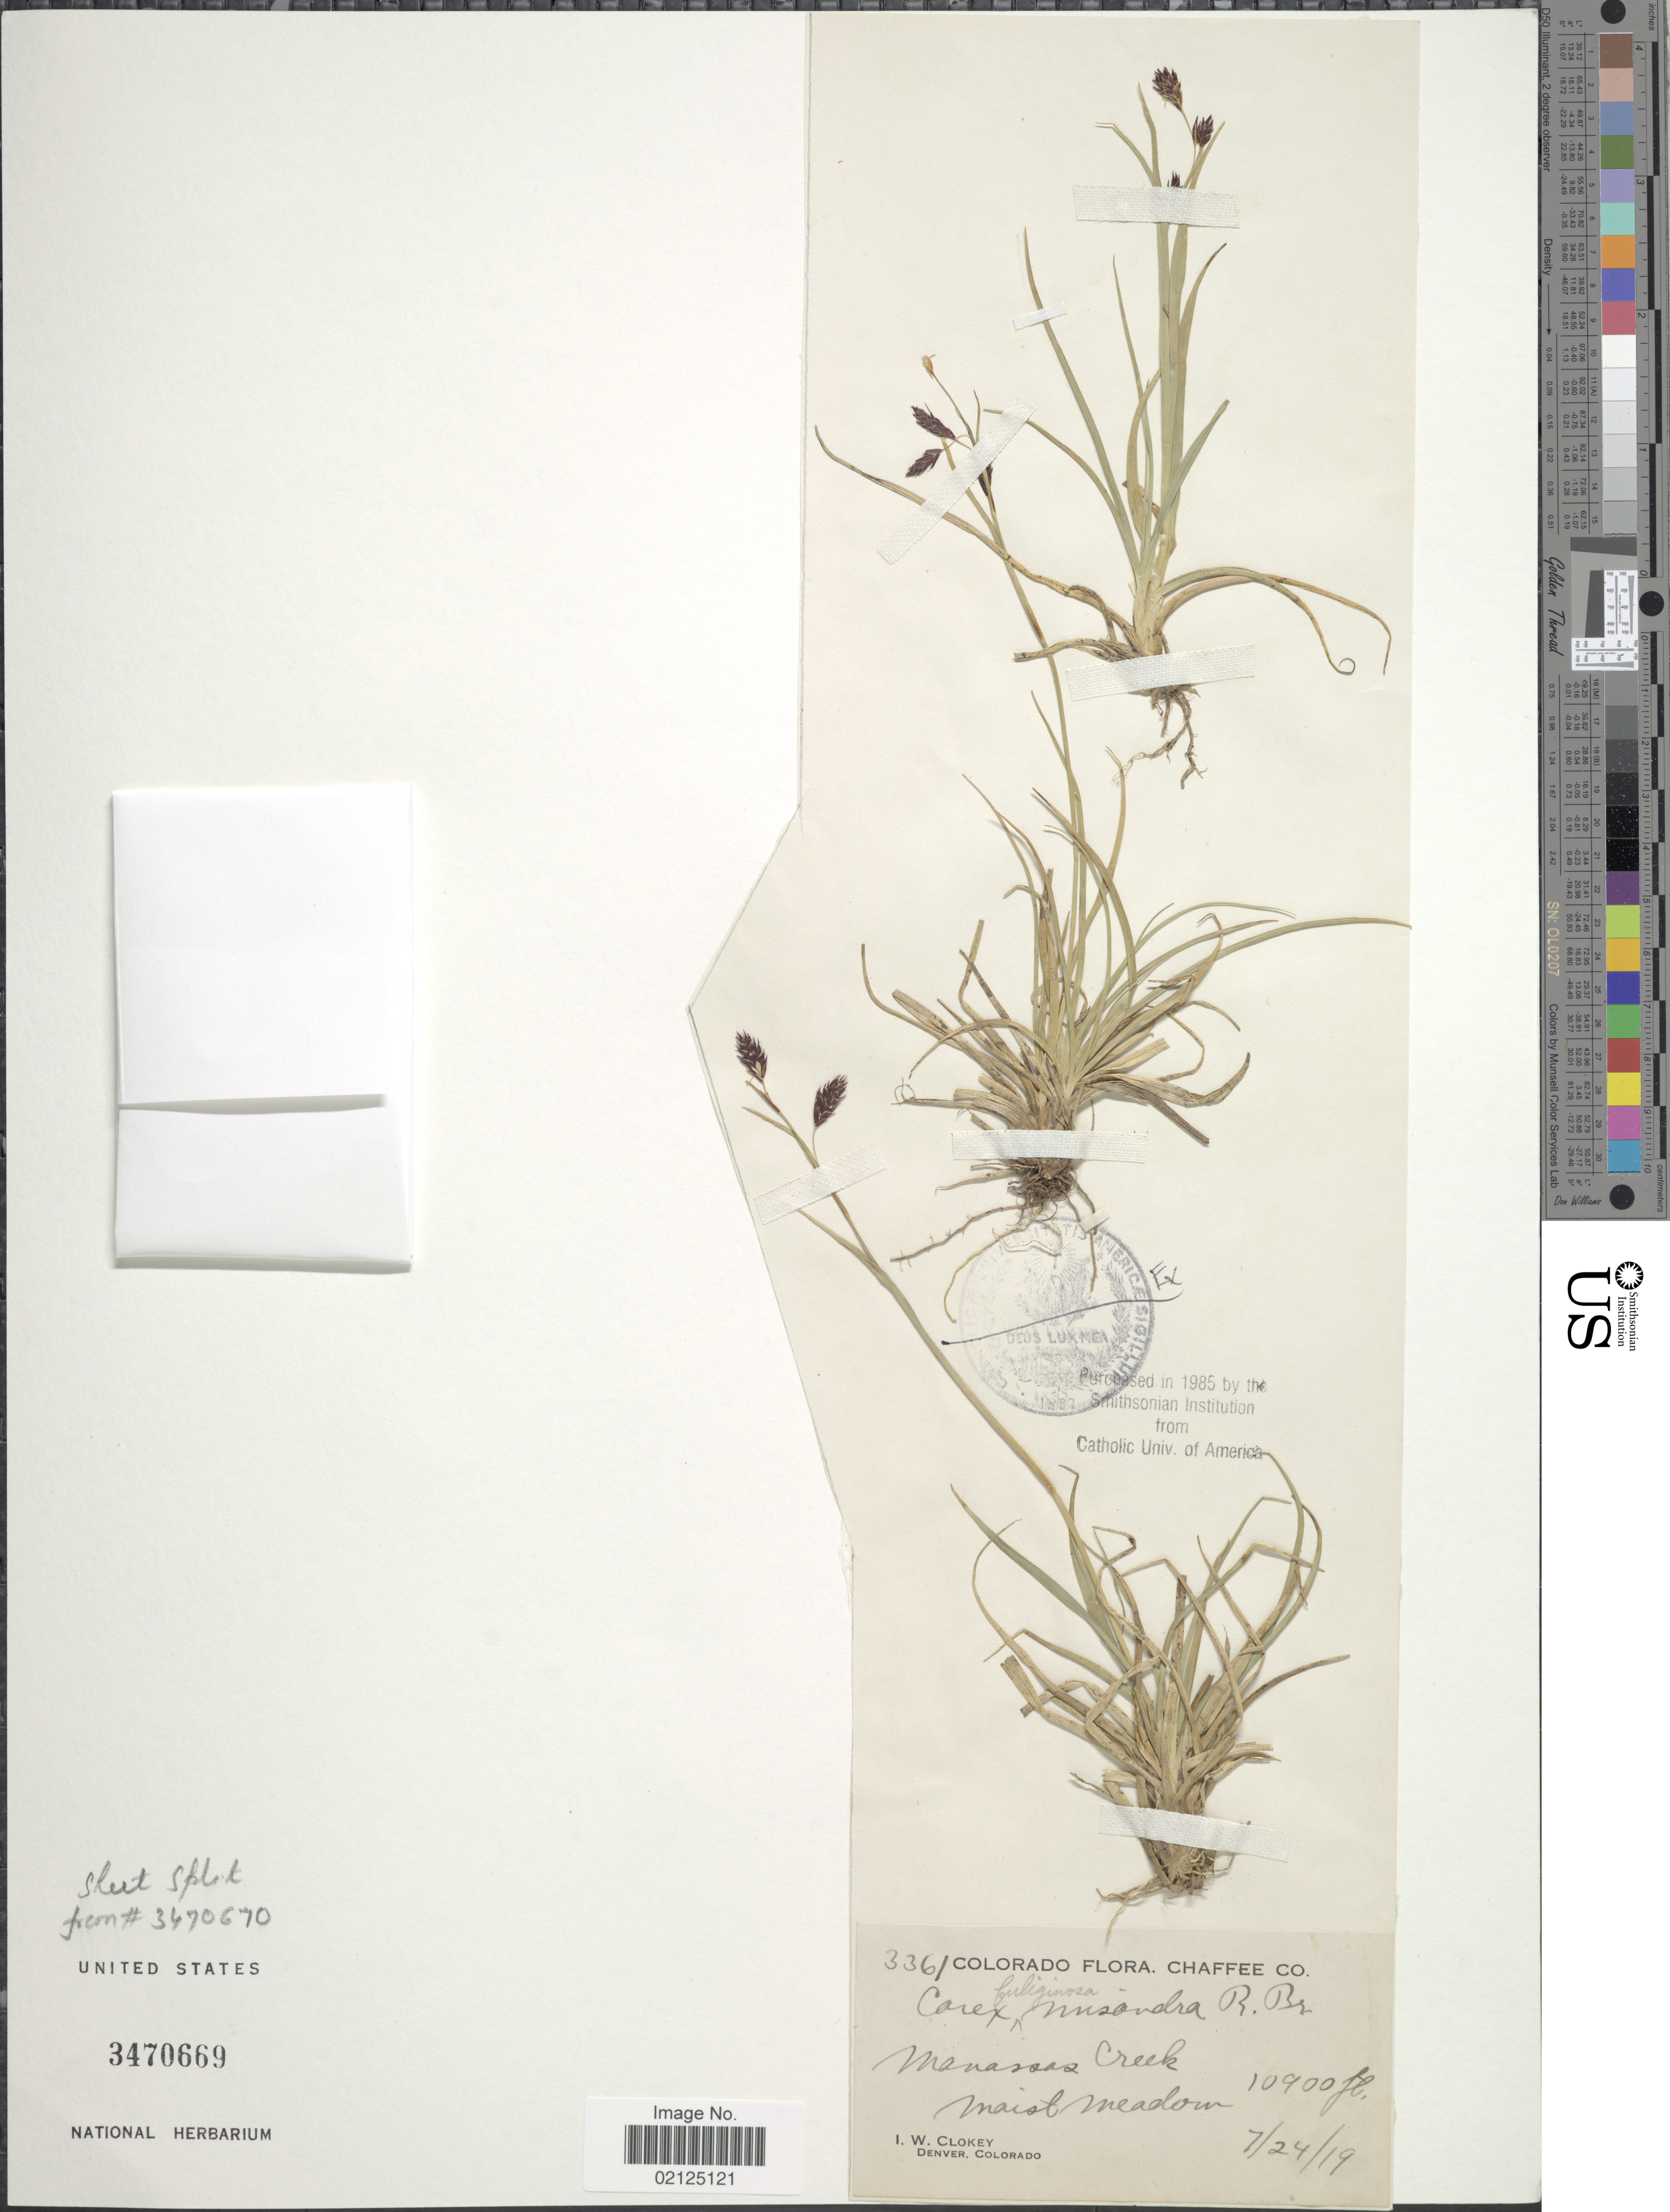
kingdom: Plantae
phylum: Tracheophyta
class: Liliopsida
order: Poales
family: Cyperaceae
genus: Carex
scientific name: Carex fuliginosa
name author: Schkuhr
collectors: I. W. Clokey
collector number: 3361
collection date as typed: Transcribed d/m/y: 24/7/19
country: United States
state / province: Colorado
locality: Chaffee Co, Manassas Creek, Moist meadow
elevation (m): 3322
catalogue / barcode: US 3470669